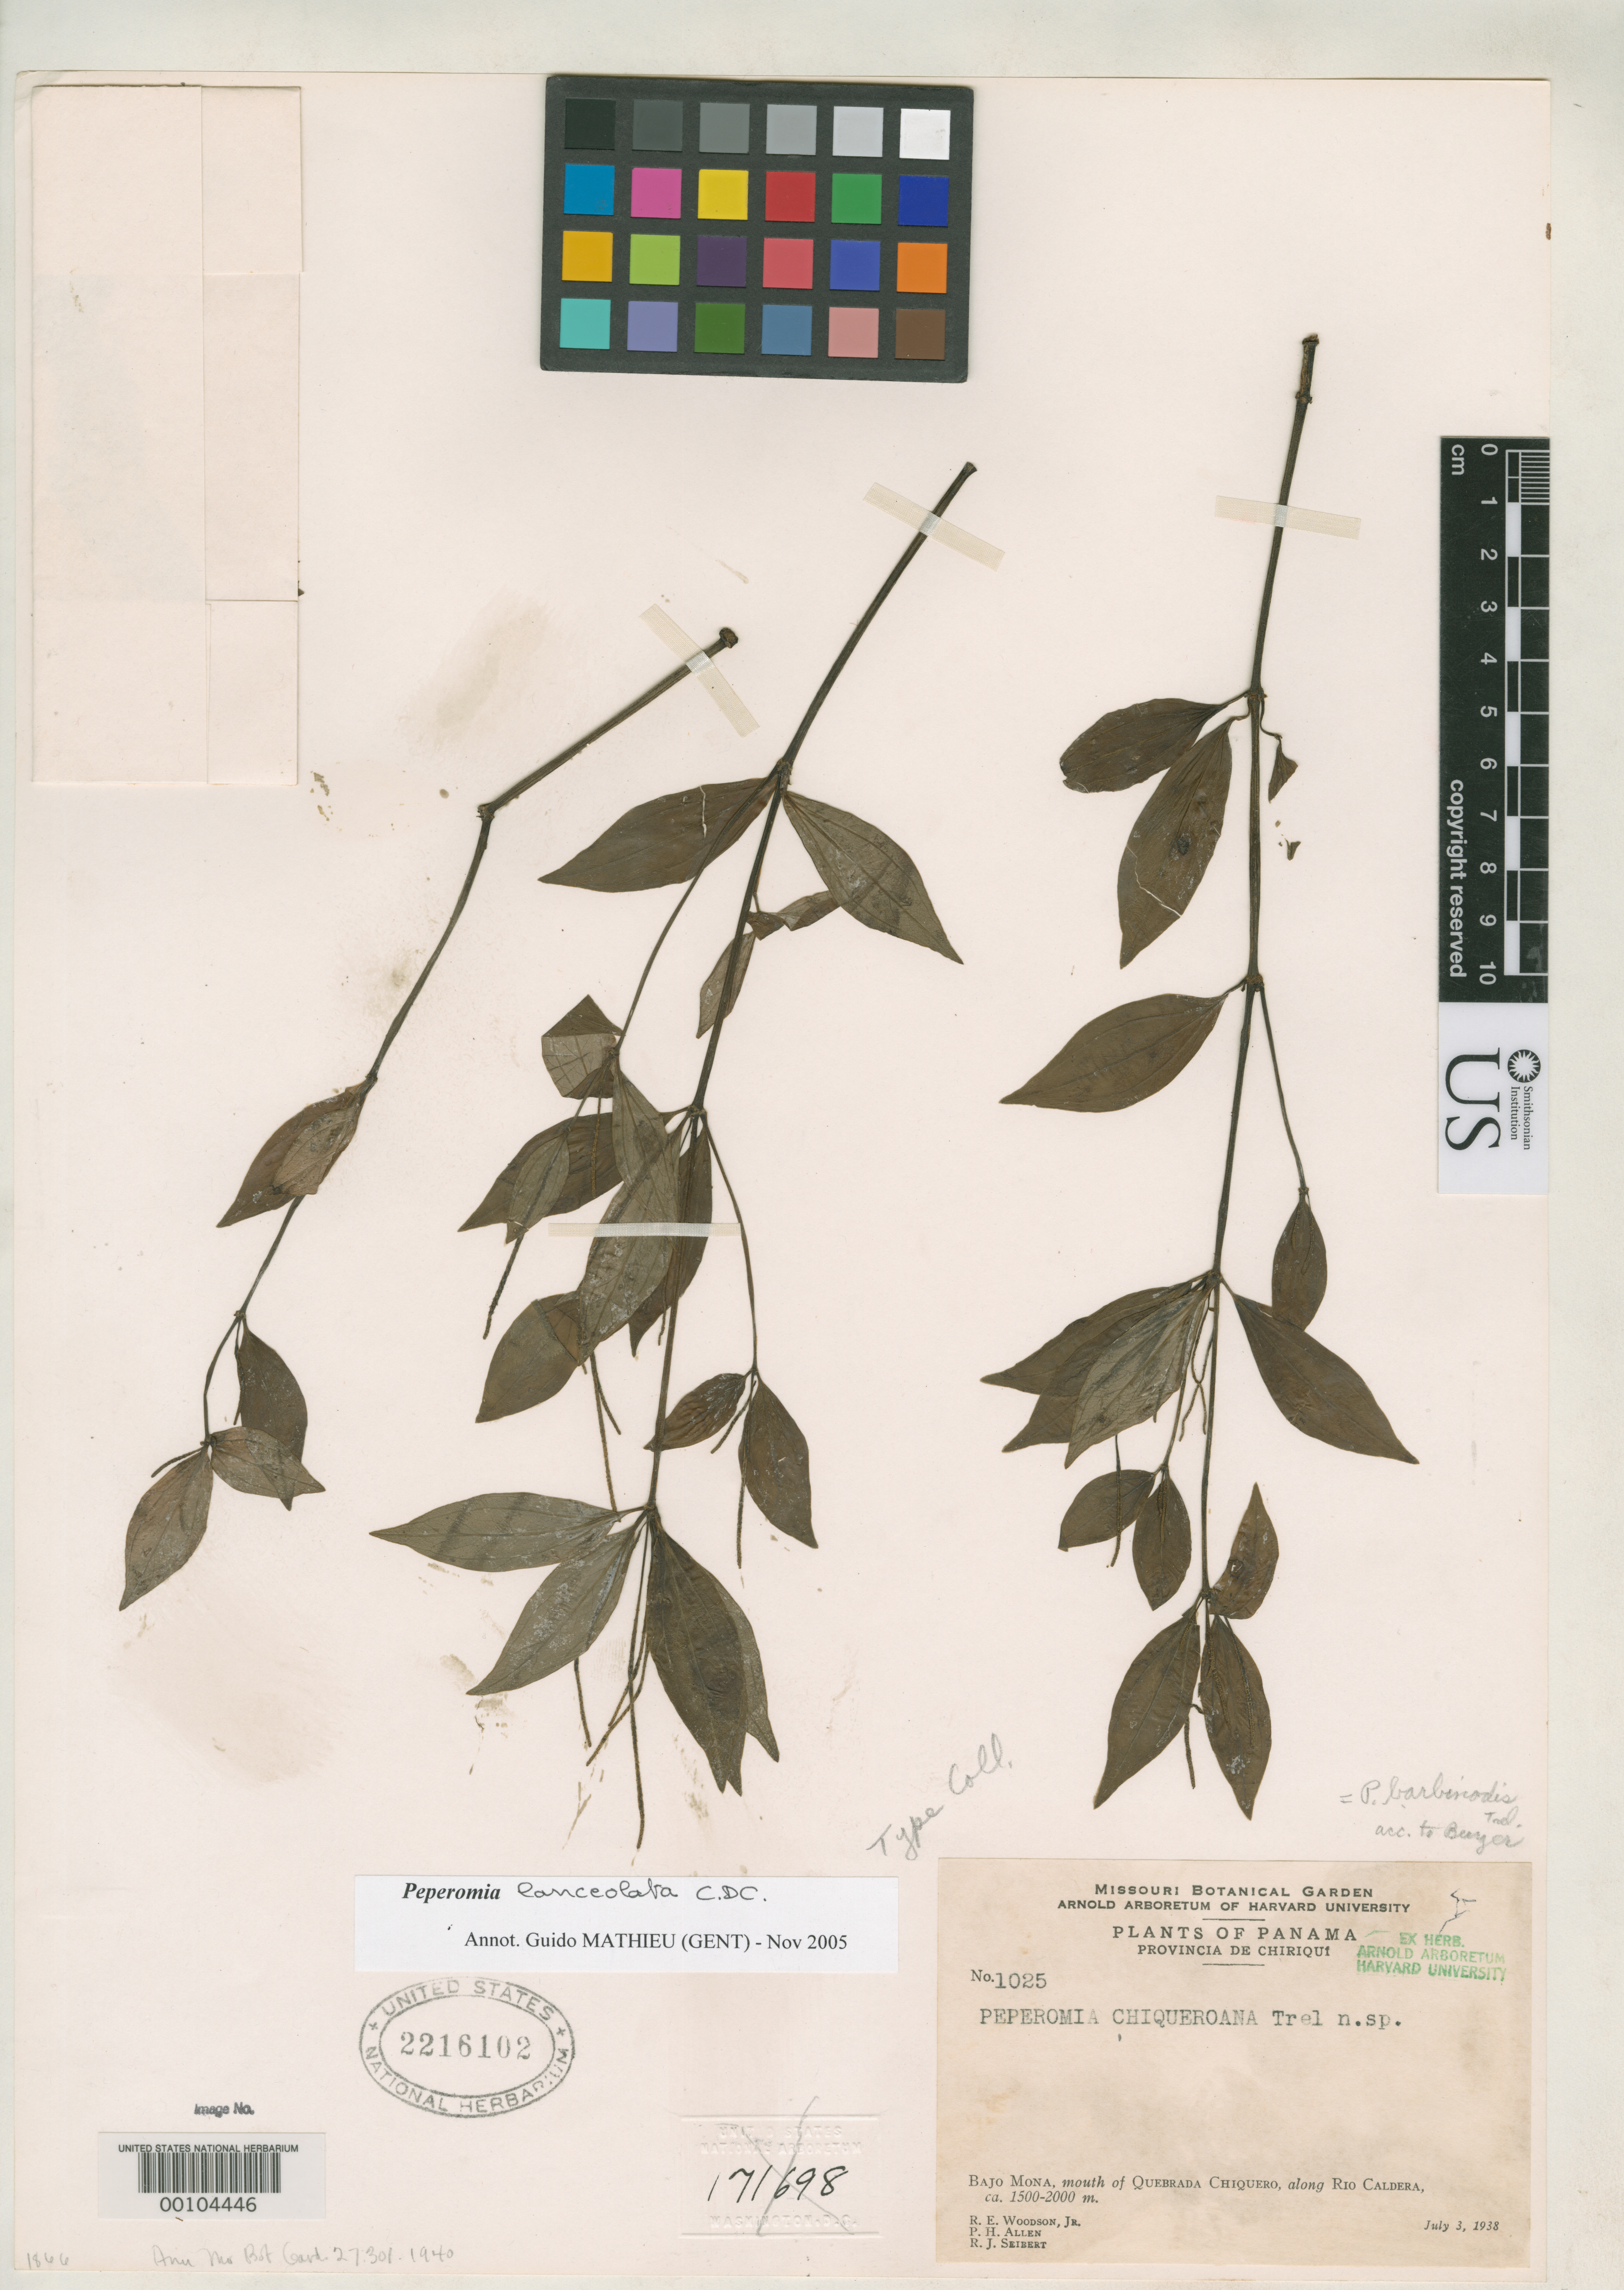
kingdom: Plantae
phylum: Tracheophyta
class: Magnoliopsida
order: Piperales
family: Piperaceae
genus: Peperomia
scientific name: Peperomia chiqueroana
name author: Trel. in Woodson & Schery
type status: Isotype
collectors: R. E. Woodson, P. H. Allen & R. J. Seibert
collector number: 1025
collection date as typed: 03 Jul 1938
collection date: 1938-07-03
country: Panama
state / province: Chiriquí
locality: Bajo Mona, mouth of Quebrada Chiquero, Rio Caldera.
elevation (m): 1500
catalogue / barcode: US 2216102